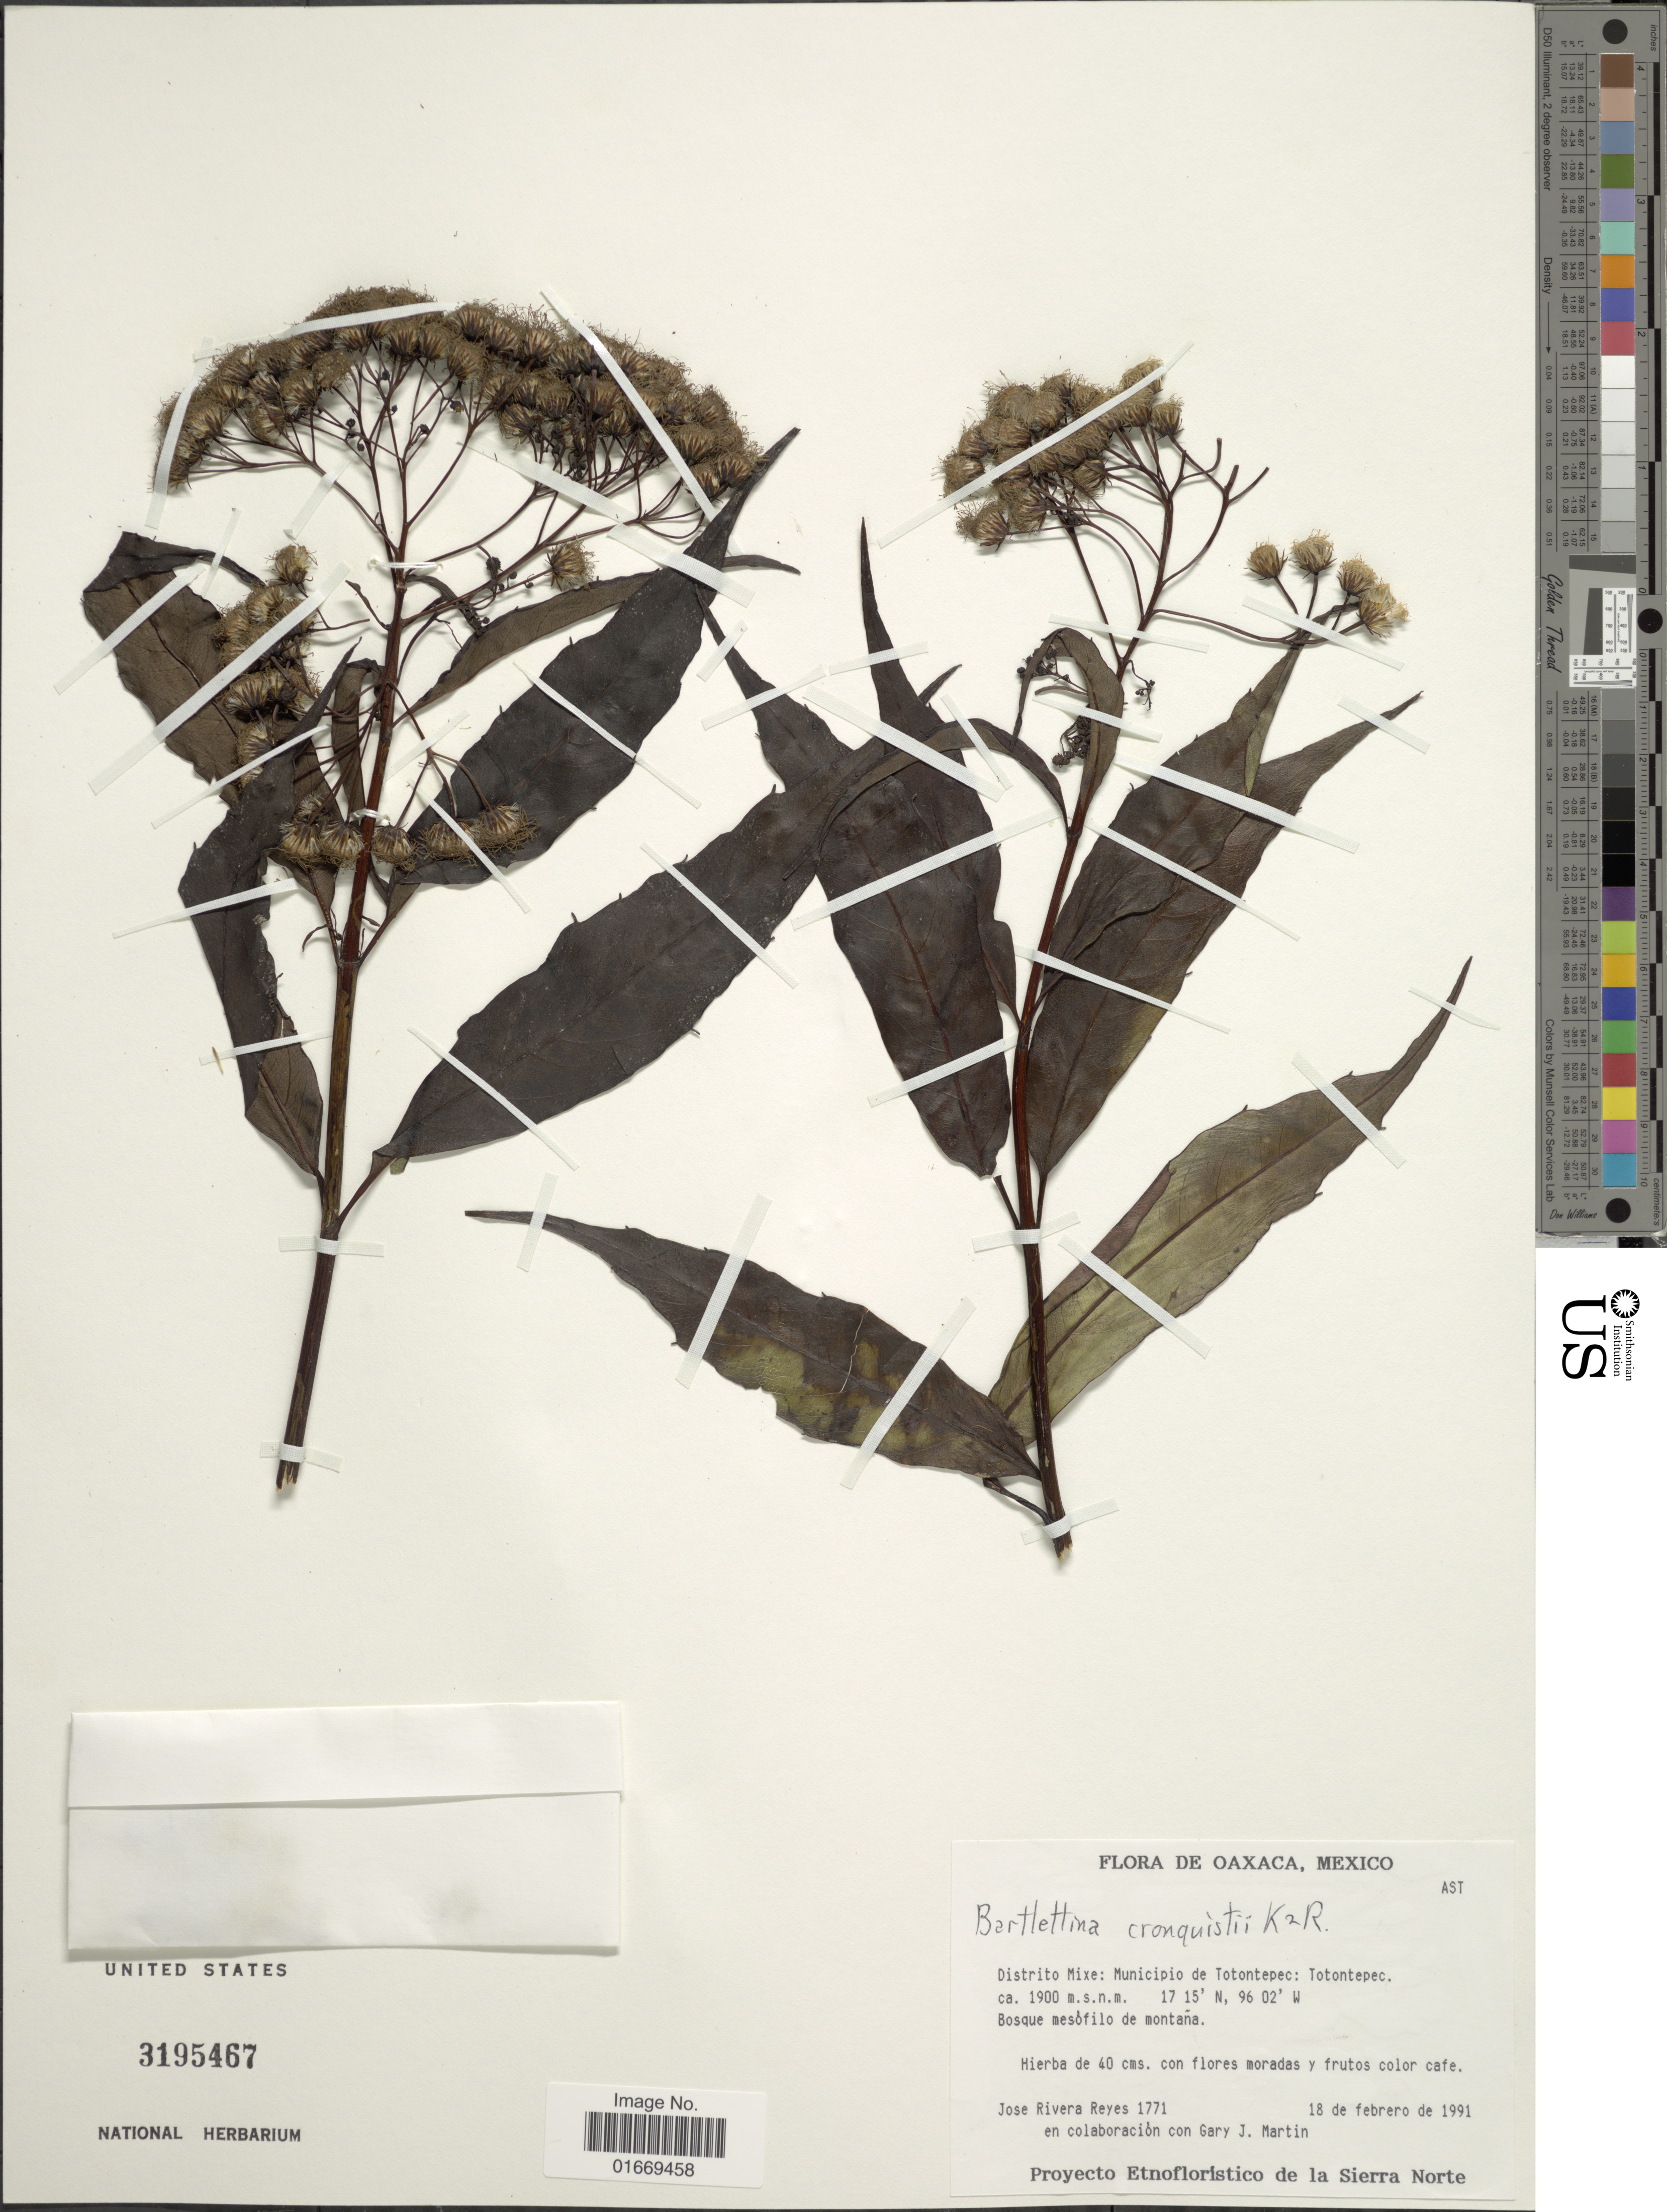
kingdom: Plantae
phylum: Tracheophyta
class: Magnoliopsida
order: Asterales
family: Asteraceae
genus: Bartlettina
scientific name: Bartlettina tuerckheimii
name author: (Klatt) R.M. King & H. Rob.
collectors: J. Reyes & G. J. Martin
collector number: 1771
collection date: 1991-02-18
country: Mexico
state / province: Oaxaca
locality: Distrito Mixe: Municipio de Totontepec: Totontepec. Bosque mesofilo de montaña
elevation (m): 1900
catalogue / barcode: US 3195467